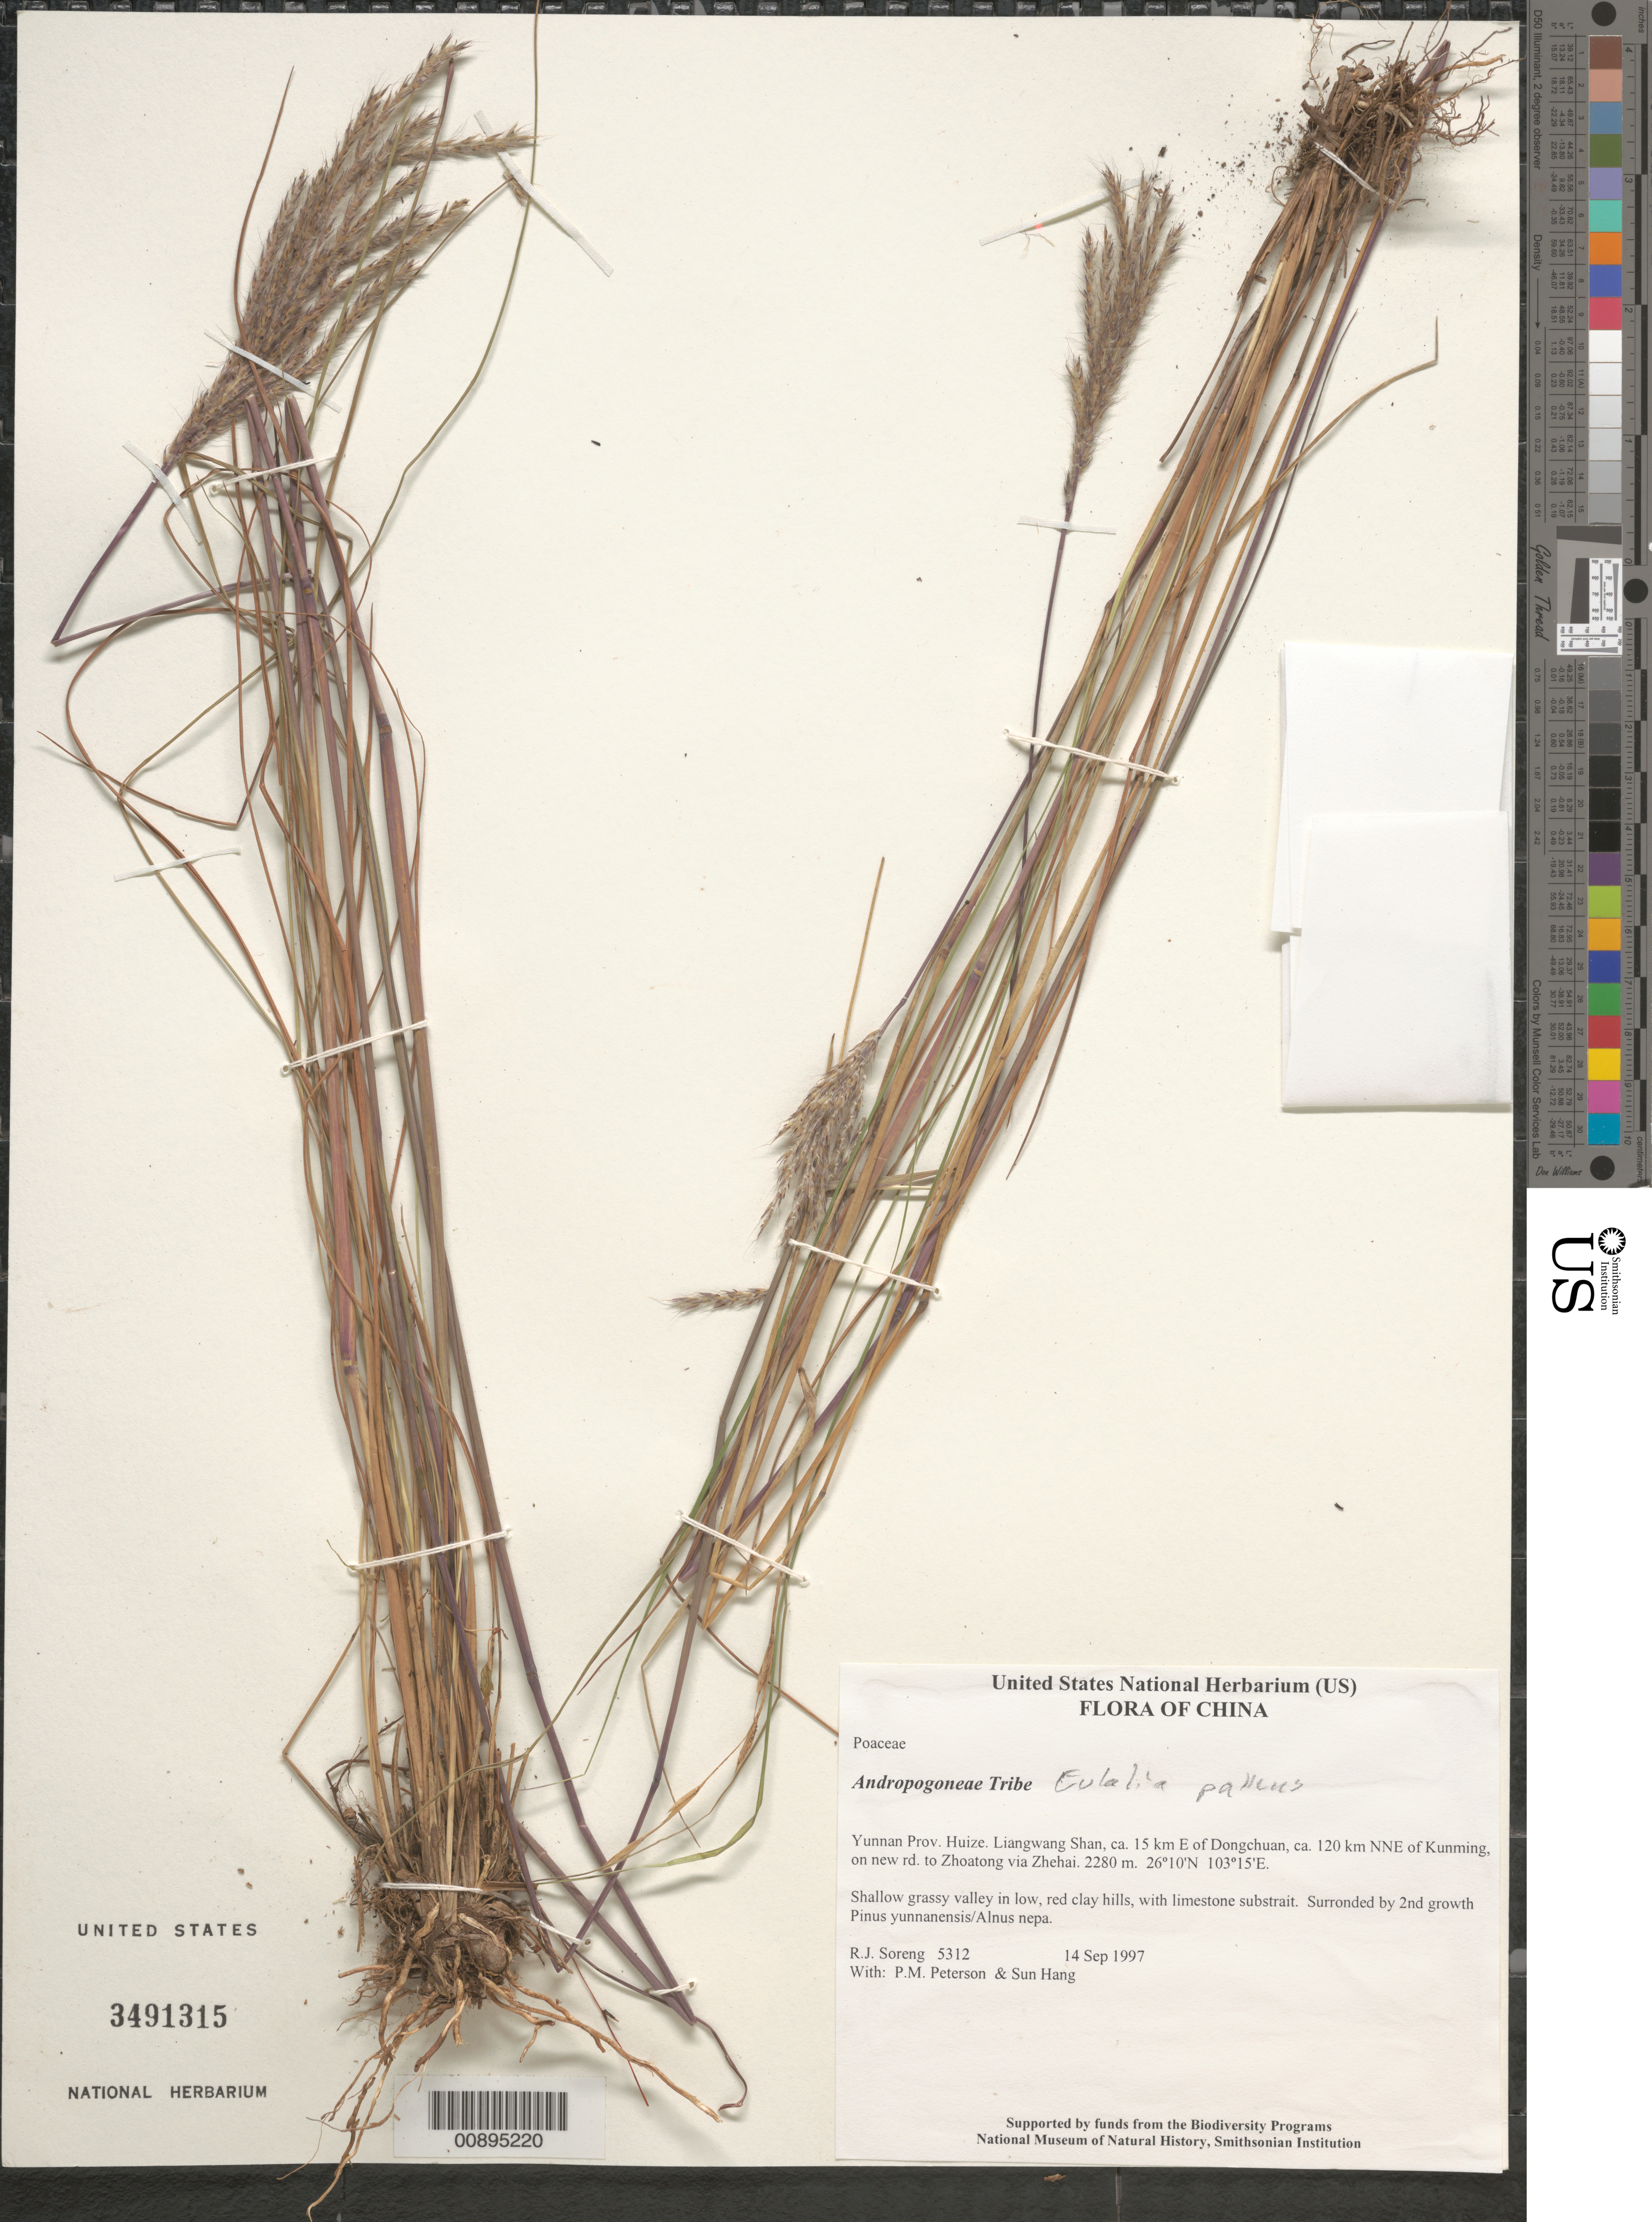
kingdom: Plantae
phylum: Tracheophyta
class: Liliopsida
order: Poales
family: Poaceae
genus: Eulalia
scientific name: Eulalia pallens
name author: (Hack.) Kuntze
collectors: R. J. Soreng, P. M. Peterson & Sun Hang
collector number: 5312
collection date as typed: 14 Sep 1997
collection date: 1997-09-14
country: China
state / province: Yunnan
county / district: Huize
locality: Liangwang Shan, ca. 15 km E of Dongchuan, ca. 120 km NNE of Kunming, on new rd. to Zhoatong via Zhehai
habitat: Shallow grassy valley in low, red clay hills, with limestone substrait. Surronded by 2nd growth Pinus yunnanensis/Alnus nepa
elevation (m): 2280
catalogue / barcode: US 3491315